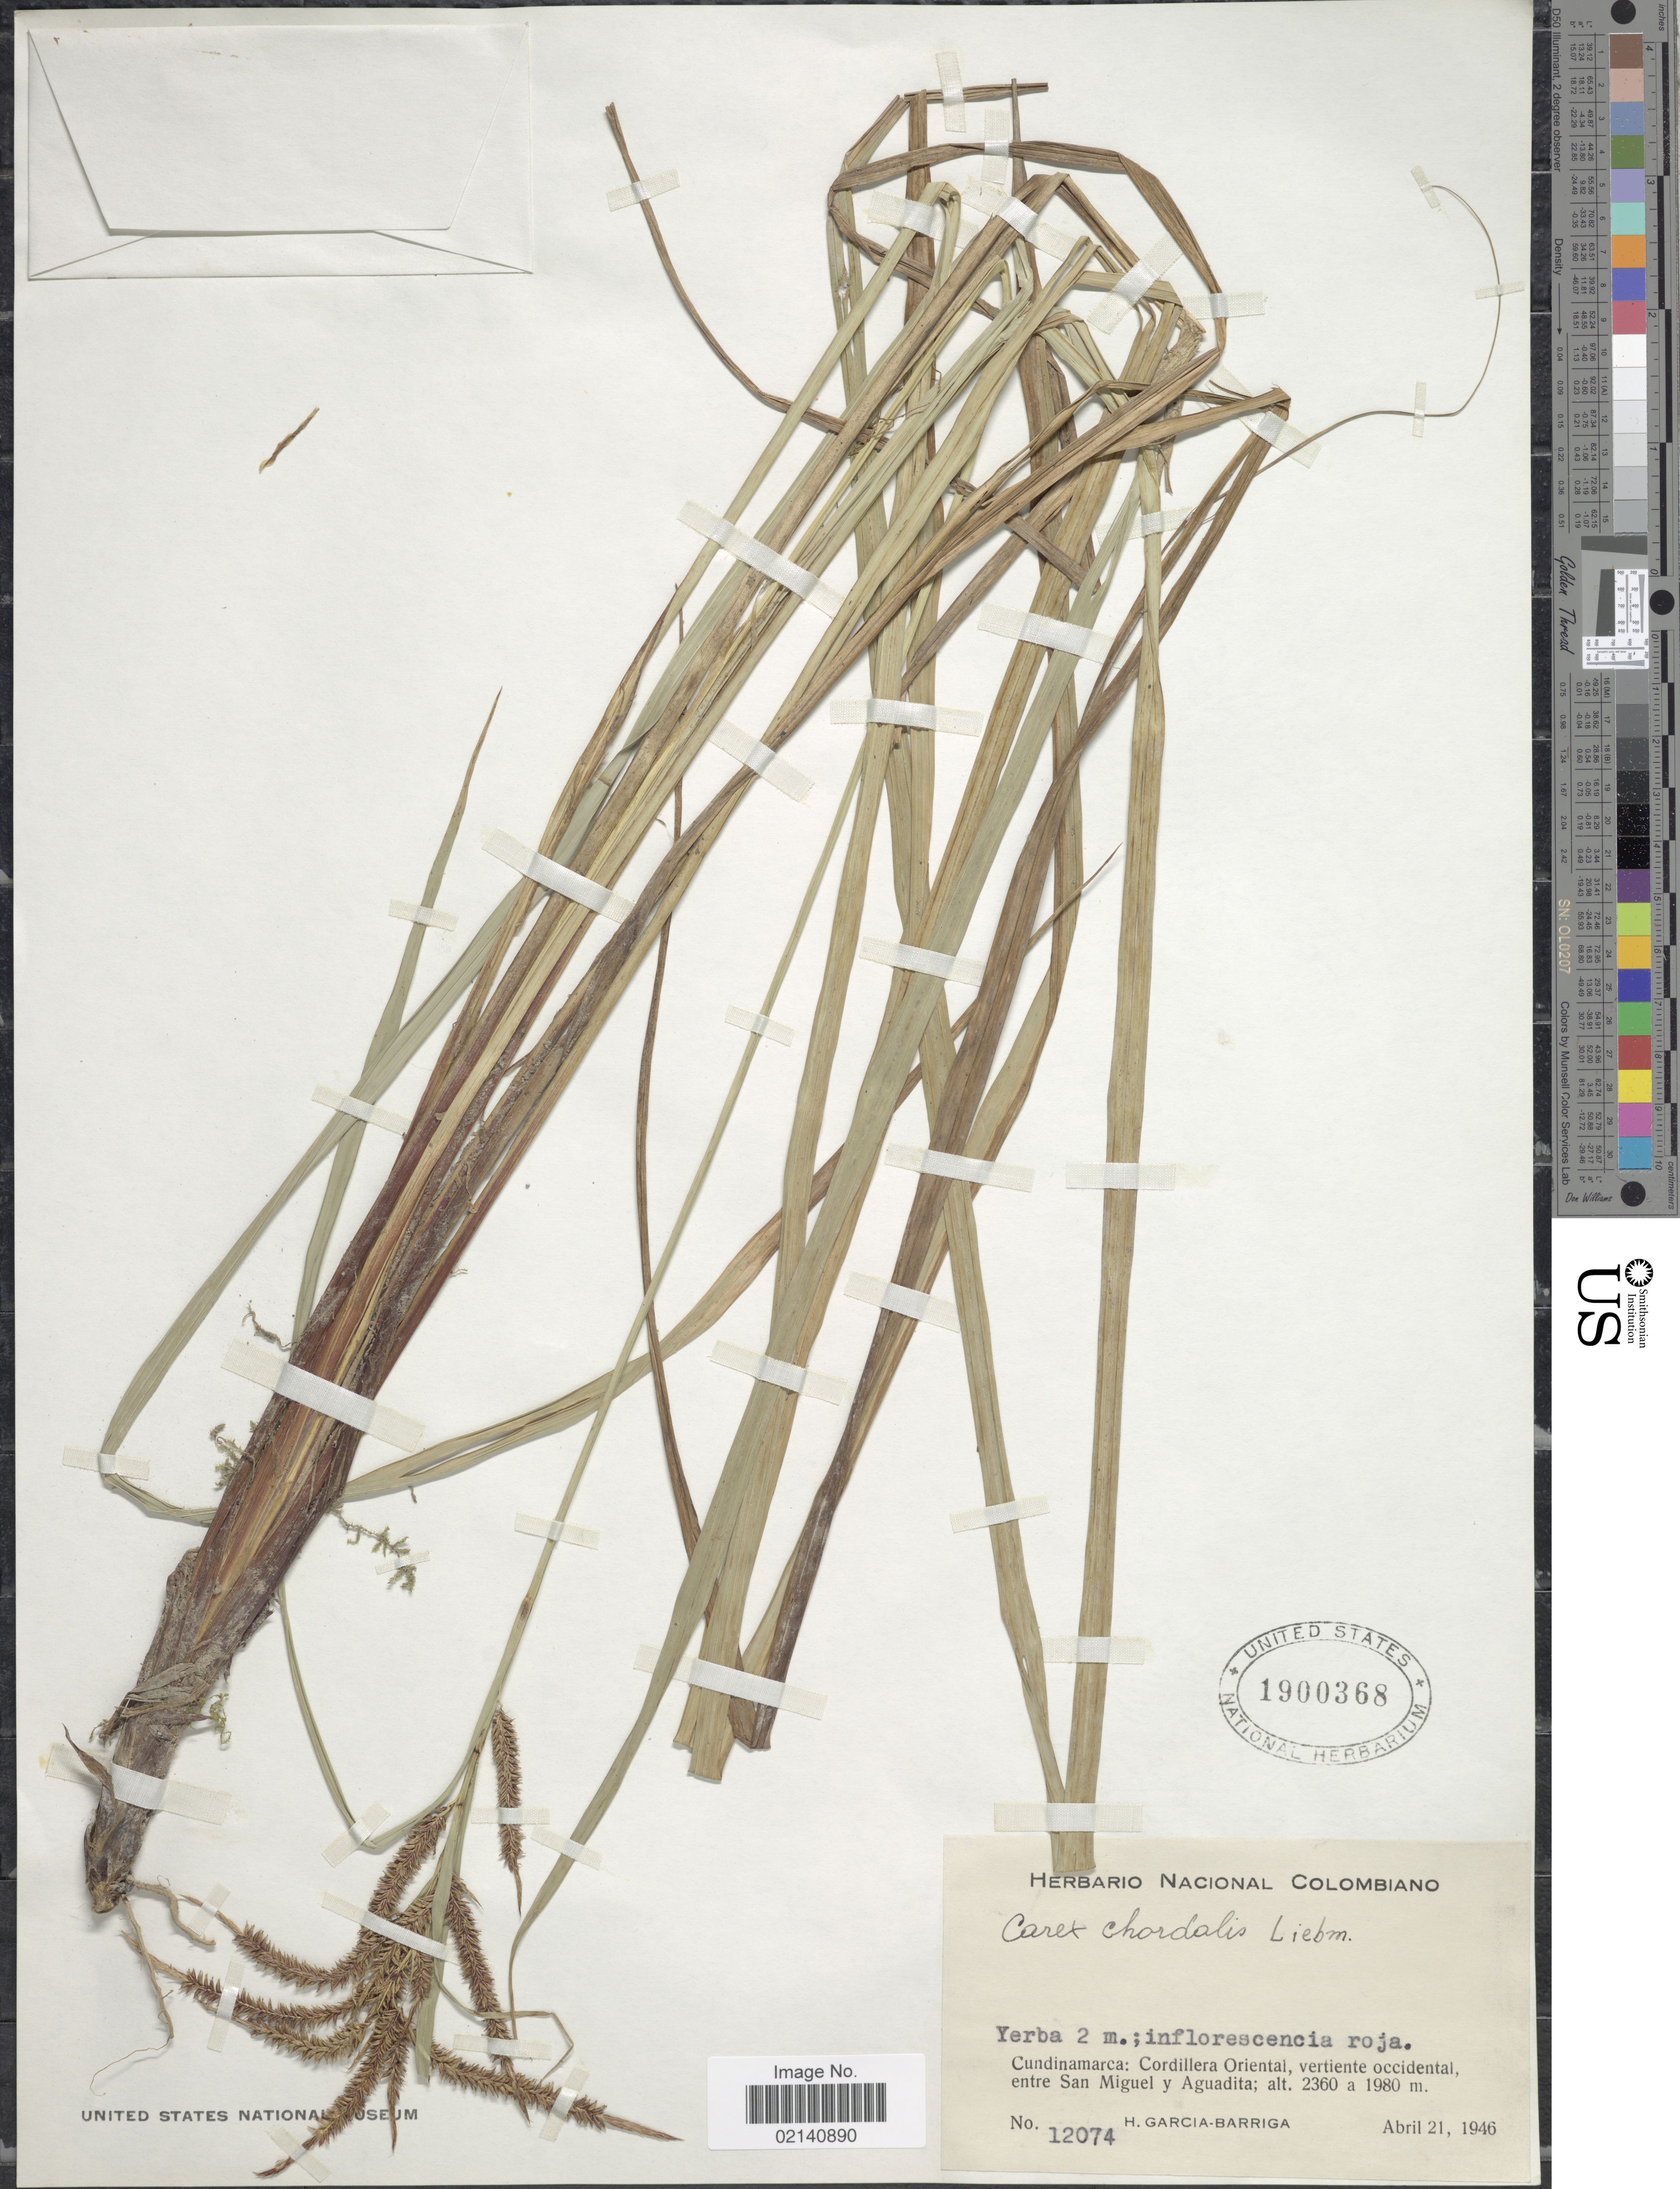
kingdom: Plantae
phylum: Tracheophyta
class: Liliopsida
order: Poales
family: Cyperaceae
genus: Carex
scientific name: Carex chordalis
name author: Liebm.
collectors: H. García Barriga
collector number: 12074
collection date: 1946-04-21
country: Colombia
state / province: Cundinamarca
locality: Cordillera Oriental, vertiente occidental, entre San Miguel y Aguadita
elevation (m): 1980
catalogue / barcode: US 1900368